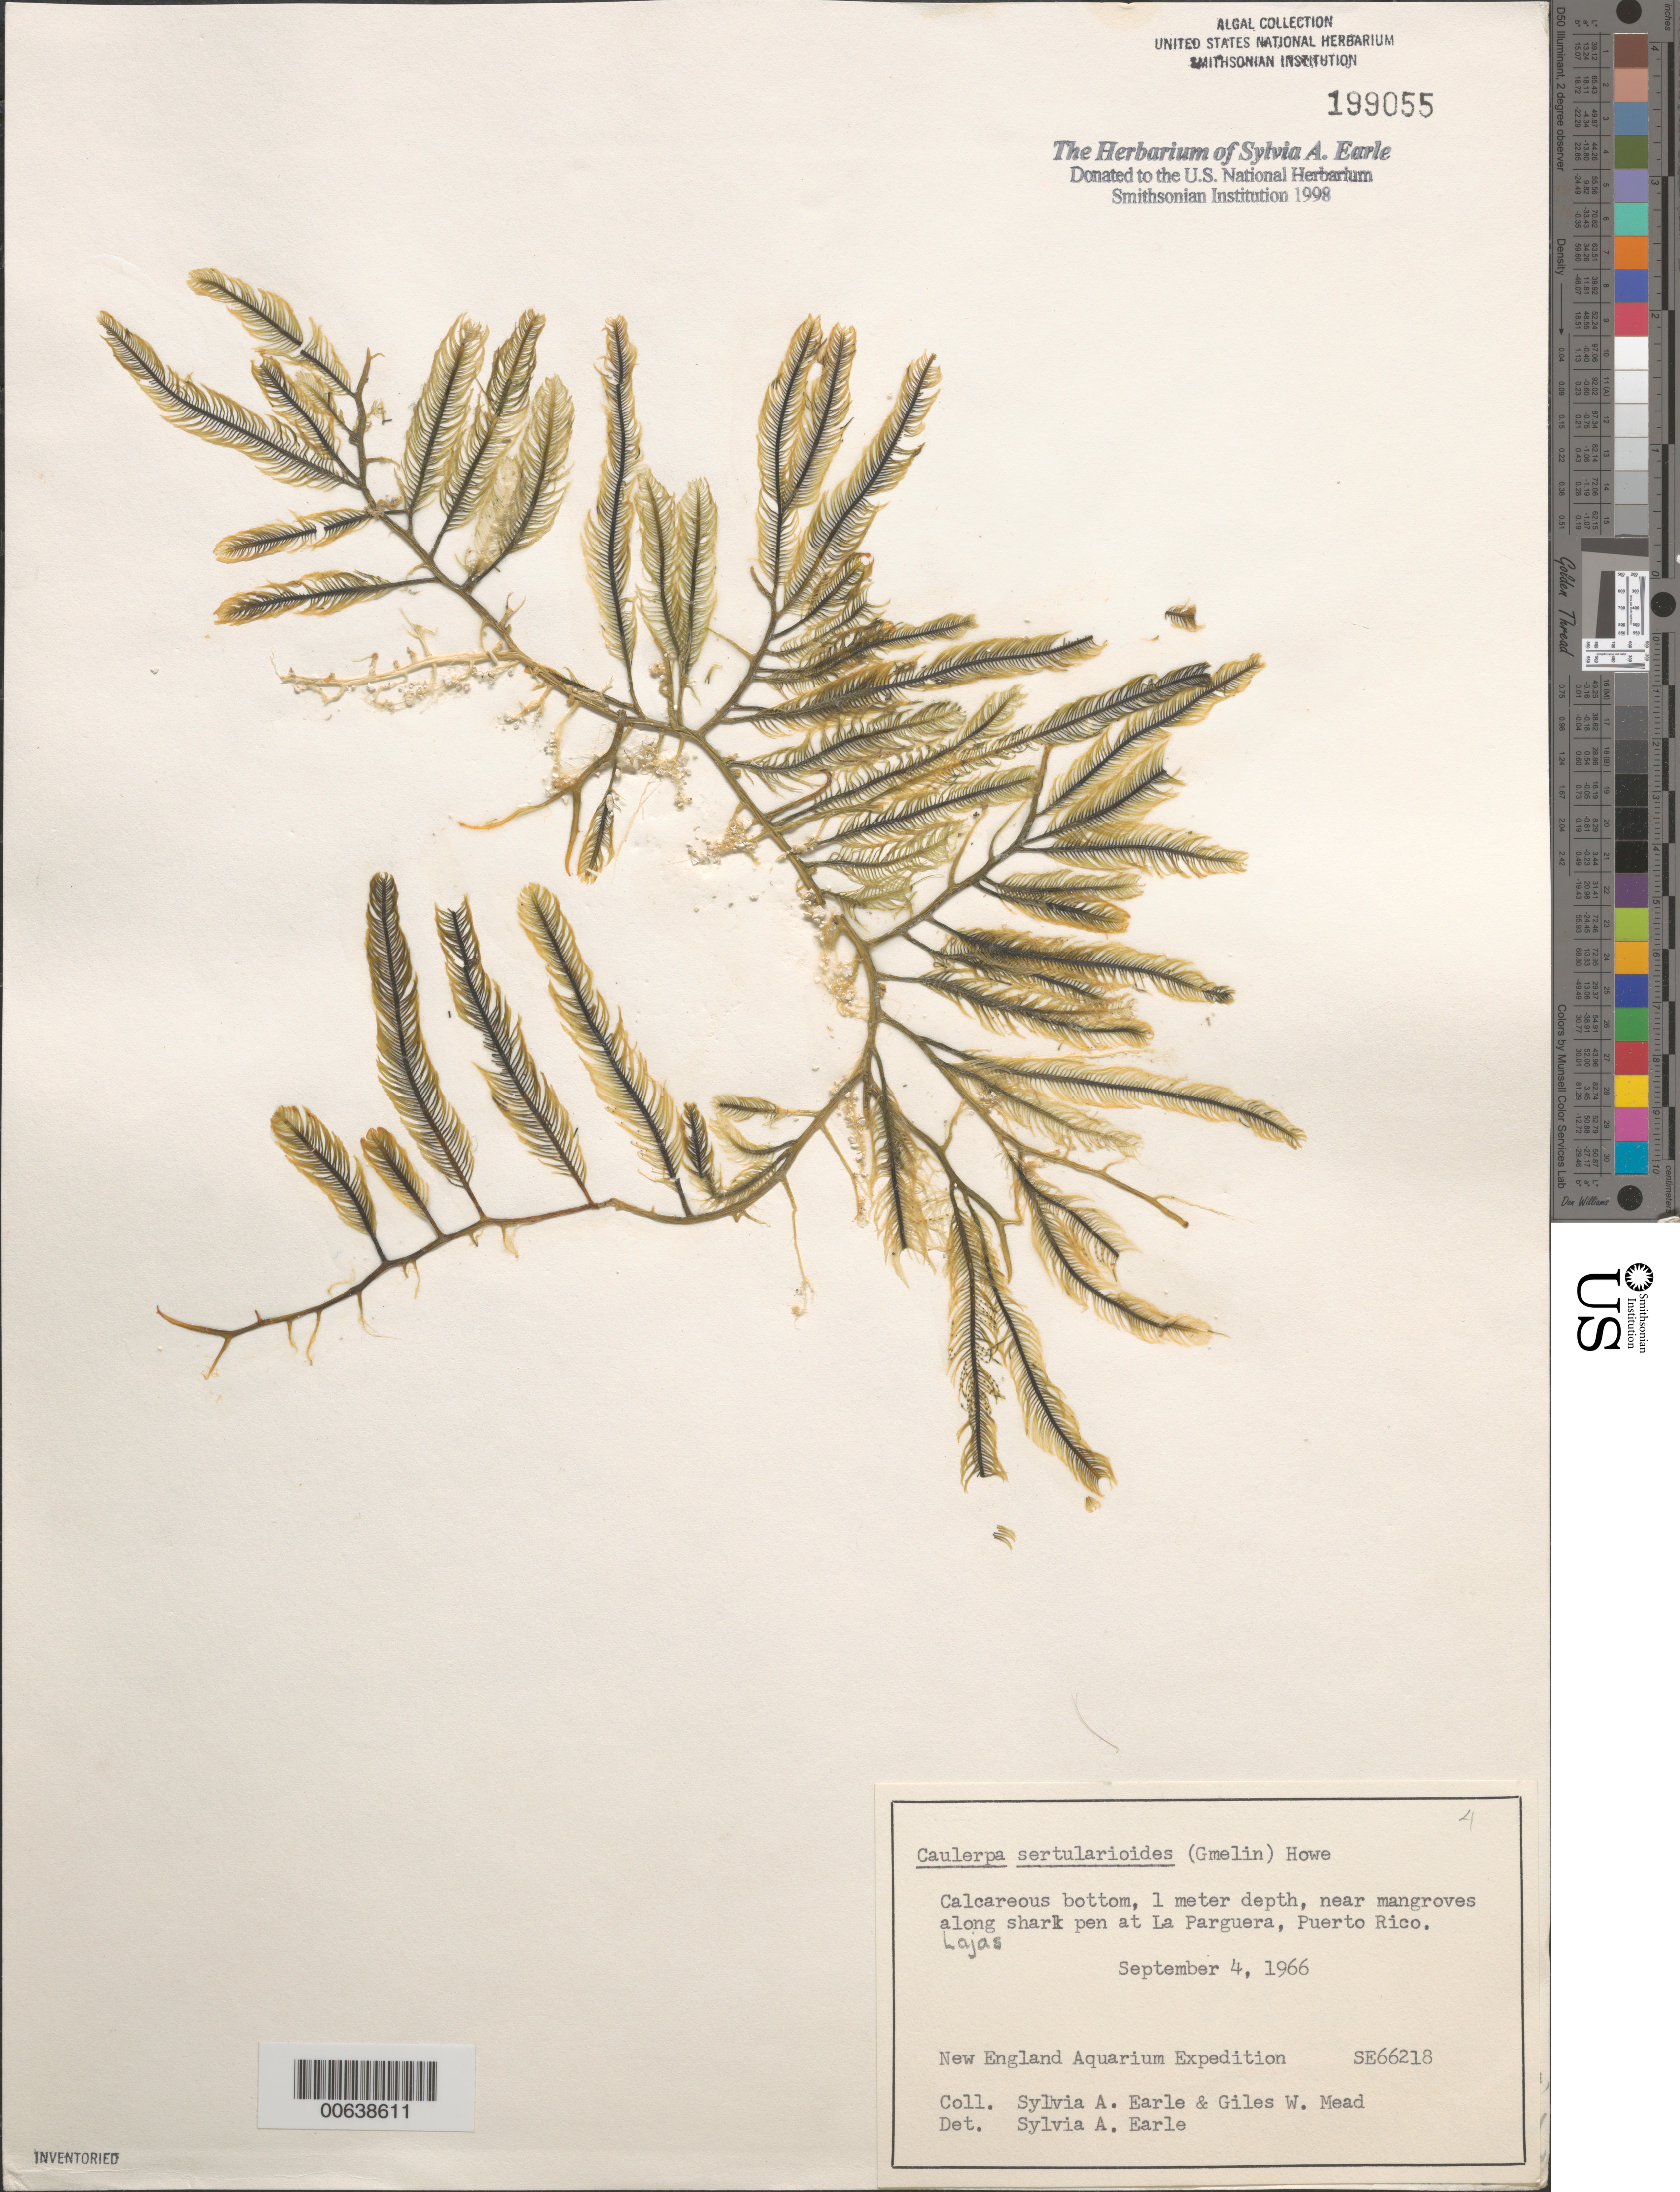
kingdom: Plantae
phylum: Chlorophyta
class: Ulvophyceae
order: Bryopsidales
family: Caulerpaceae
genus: Caulerpa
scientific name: Caulerpa sertularioides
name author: (S.G. Gmel.) M. Howe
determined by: Earle, S. A.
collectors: S. A. Earle & G. W. Mead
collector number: Se 66218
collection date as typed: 04 Sep 1966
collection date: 1966-09-04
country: Puerto Rico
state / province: Lajas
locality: La Parguera, Shark Pen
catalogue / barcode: US 199055